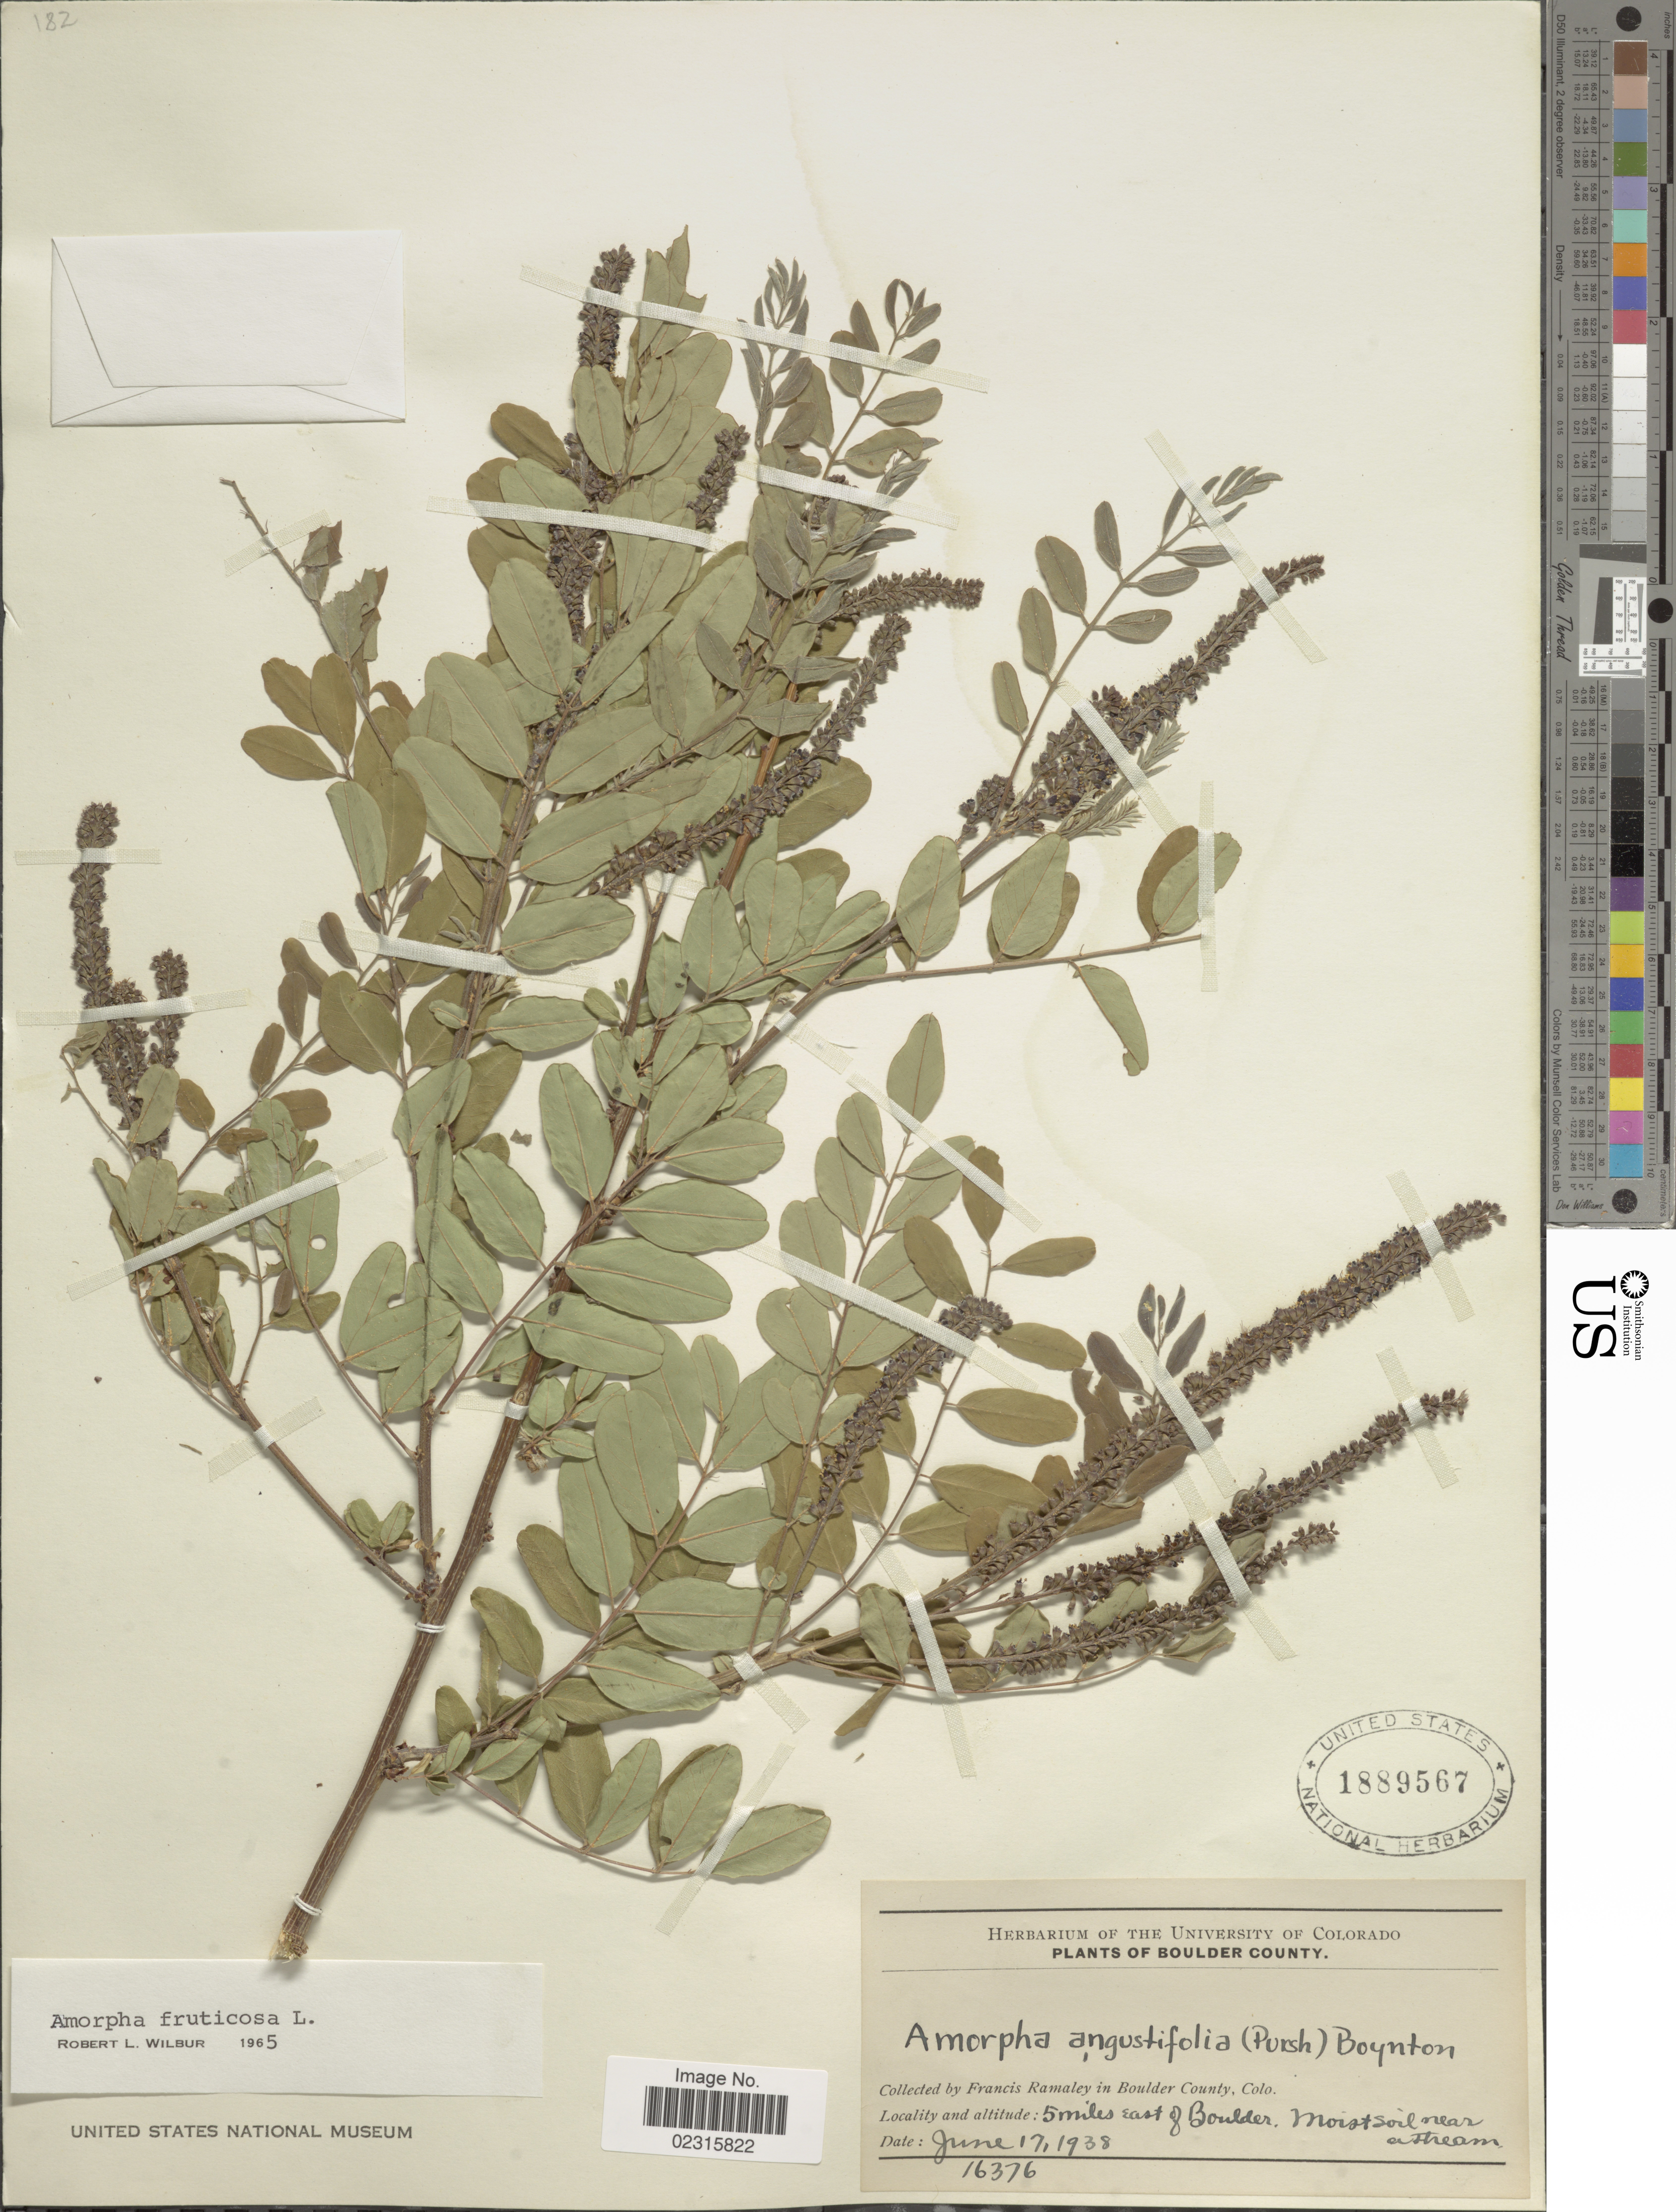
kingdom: Plantae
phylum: Tracheophyta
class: Magnoliopsida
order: Fabales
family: Fabaceae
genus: Amorpha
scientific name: Amorpha fruticosa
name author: L.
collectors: F. Ramaley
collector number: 16376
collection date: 1938-06-17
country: United States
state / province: Colorado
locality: Boulder County, 5 miles east of Boulder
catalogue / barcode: US 1889567